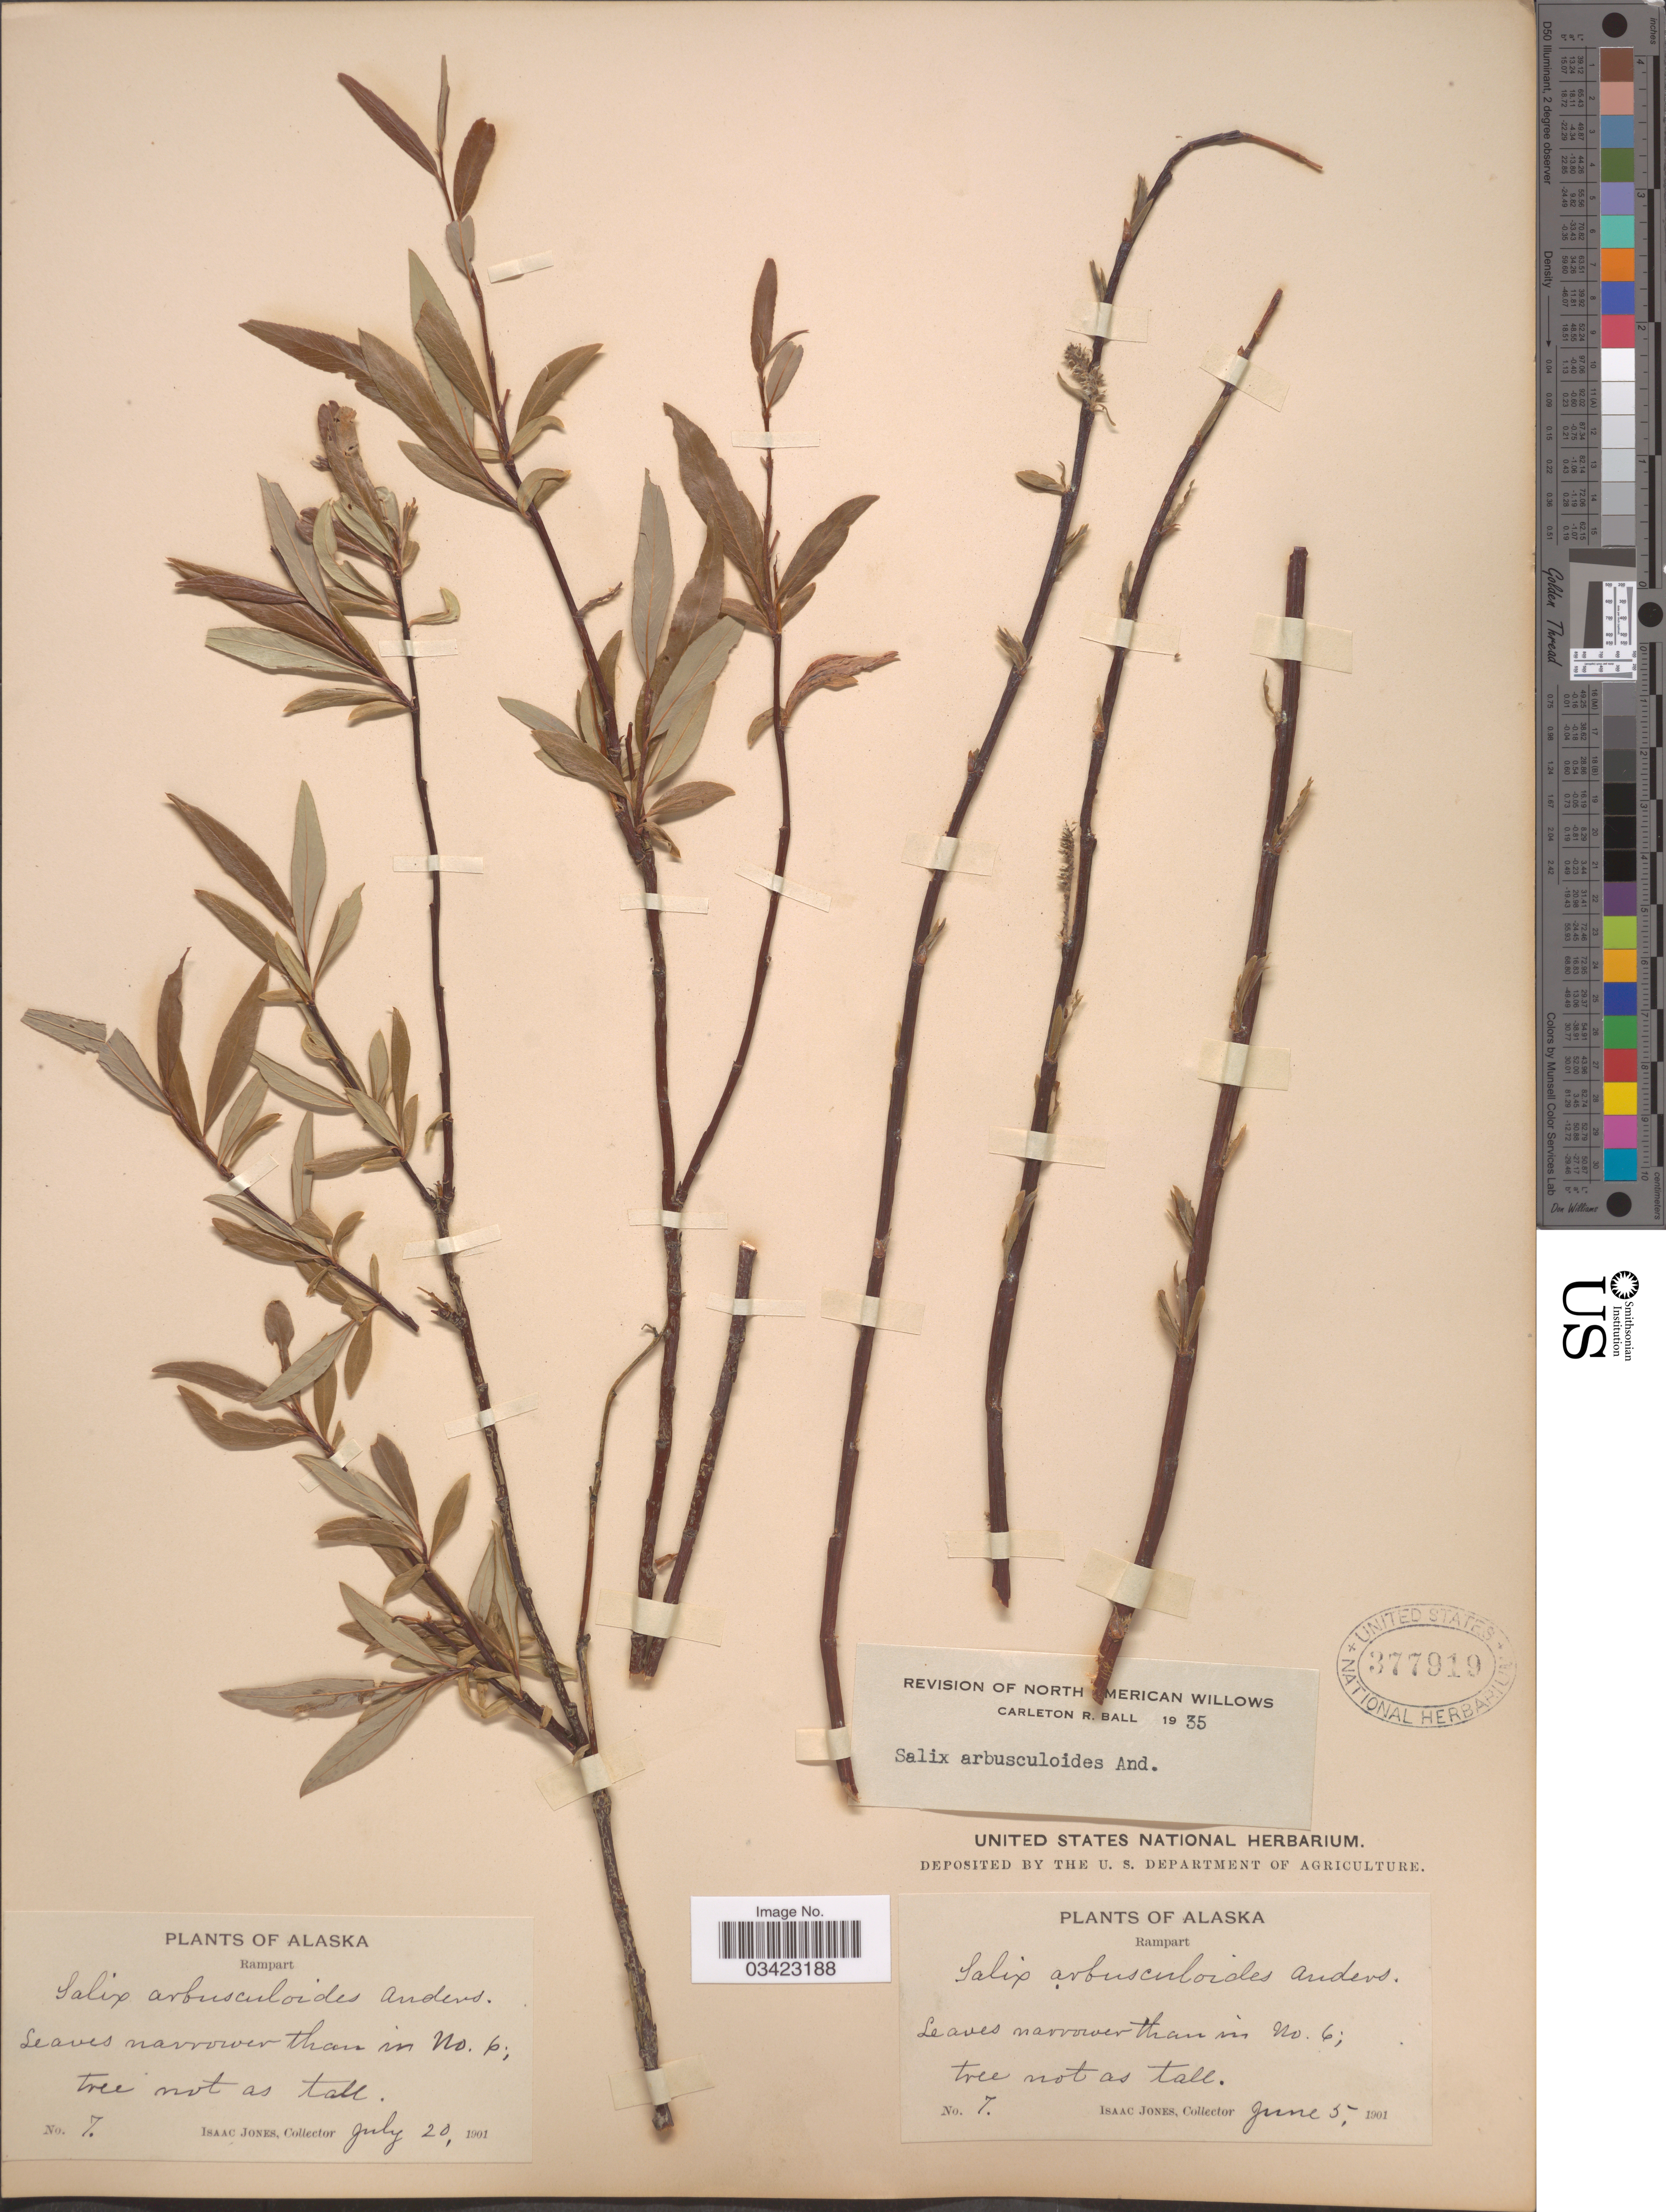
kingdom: Plantae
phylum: Tracheophyta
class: Magnoliopsida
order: Malpighiales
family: Salicaceae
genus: Salix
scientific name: Salix arbusculoides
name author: Andersson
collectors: I. Jones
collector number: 7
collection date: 1901-06-05/1901-07-20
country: United States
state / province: Alaska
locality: Rampart.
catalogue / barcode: US 377919